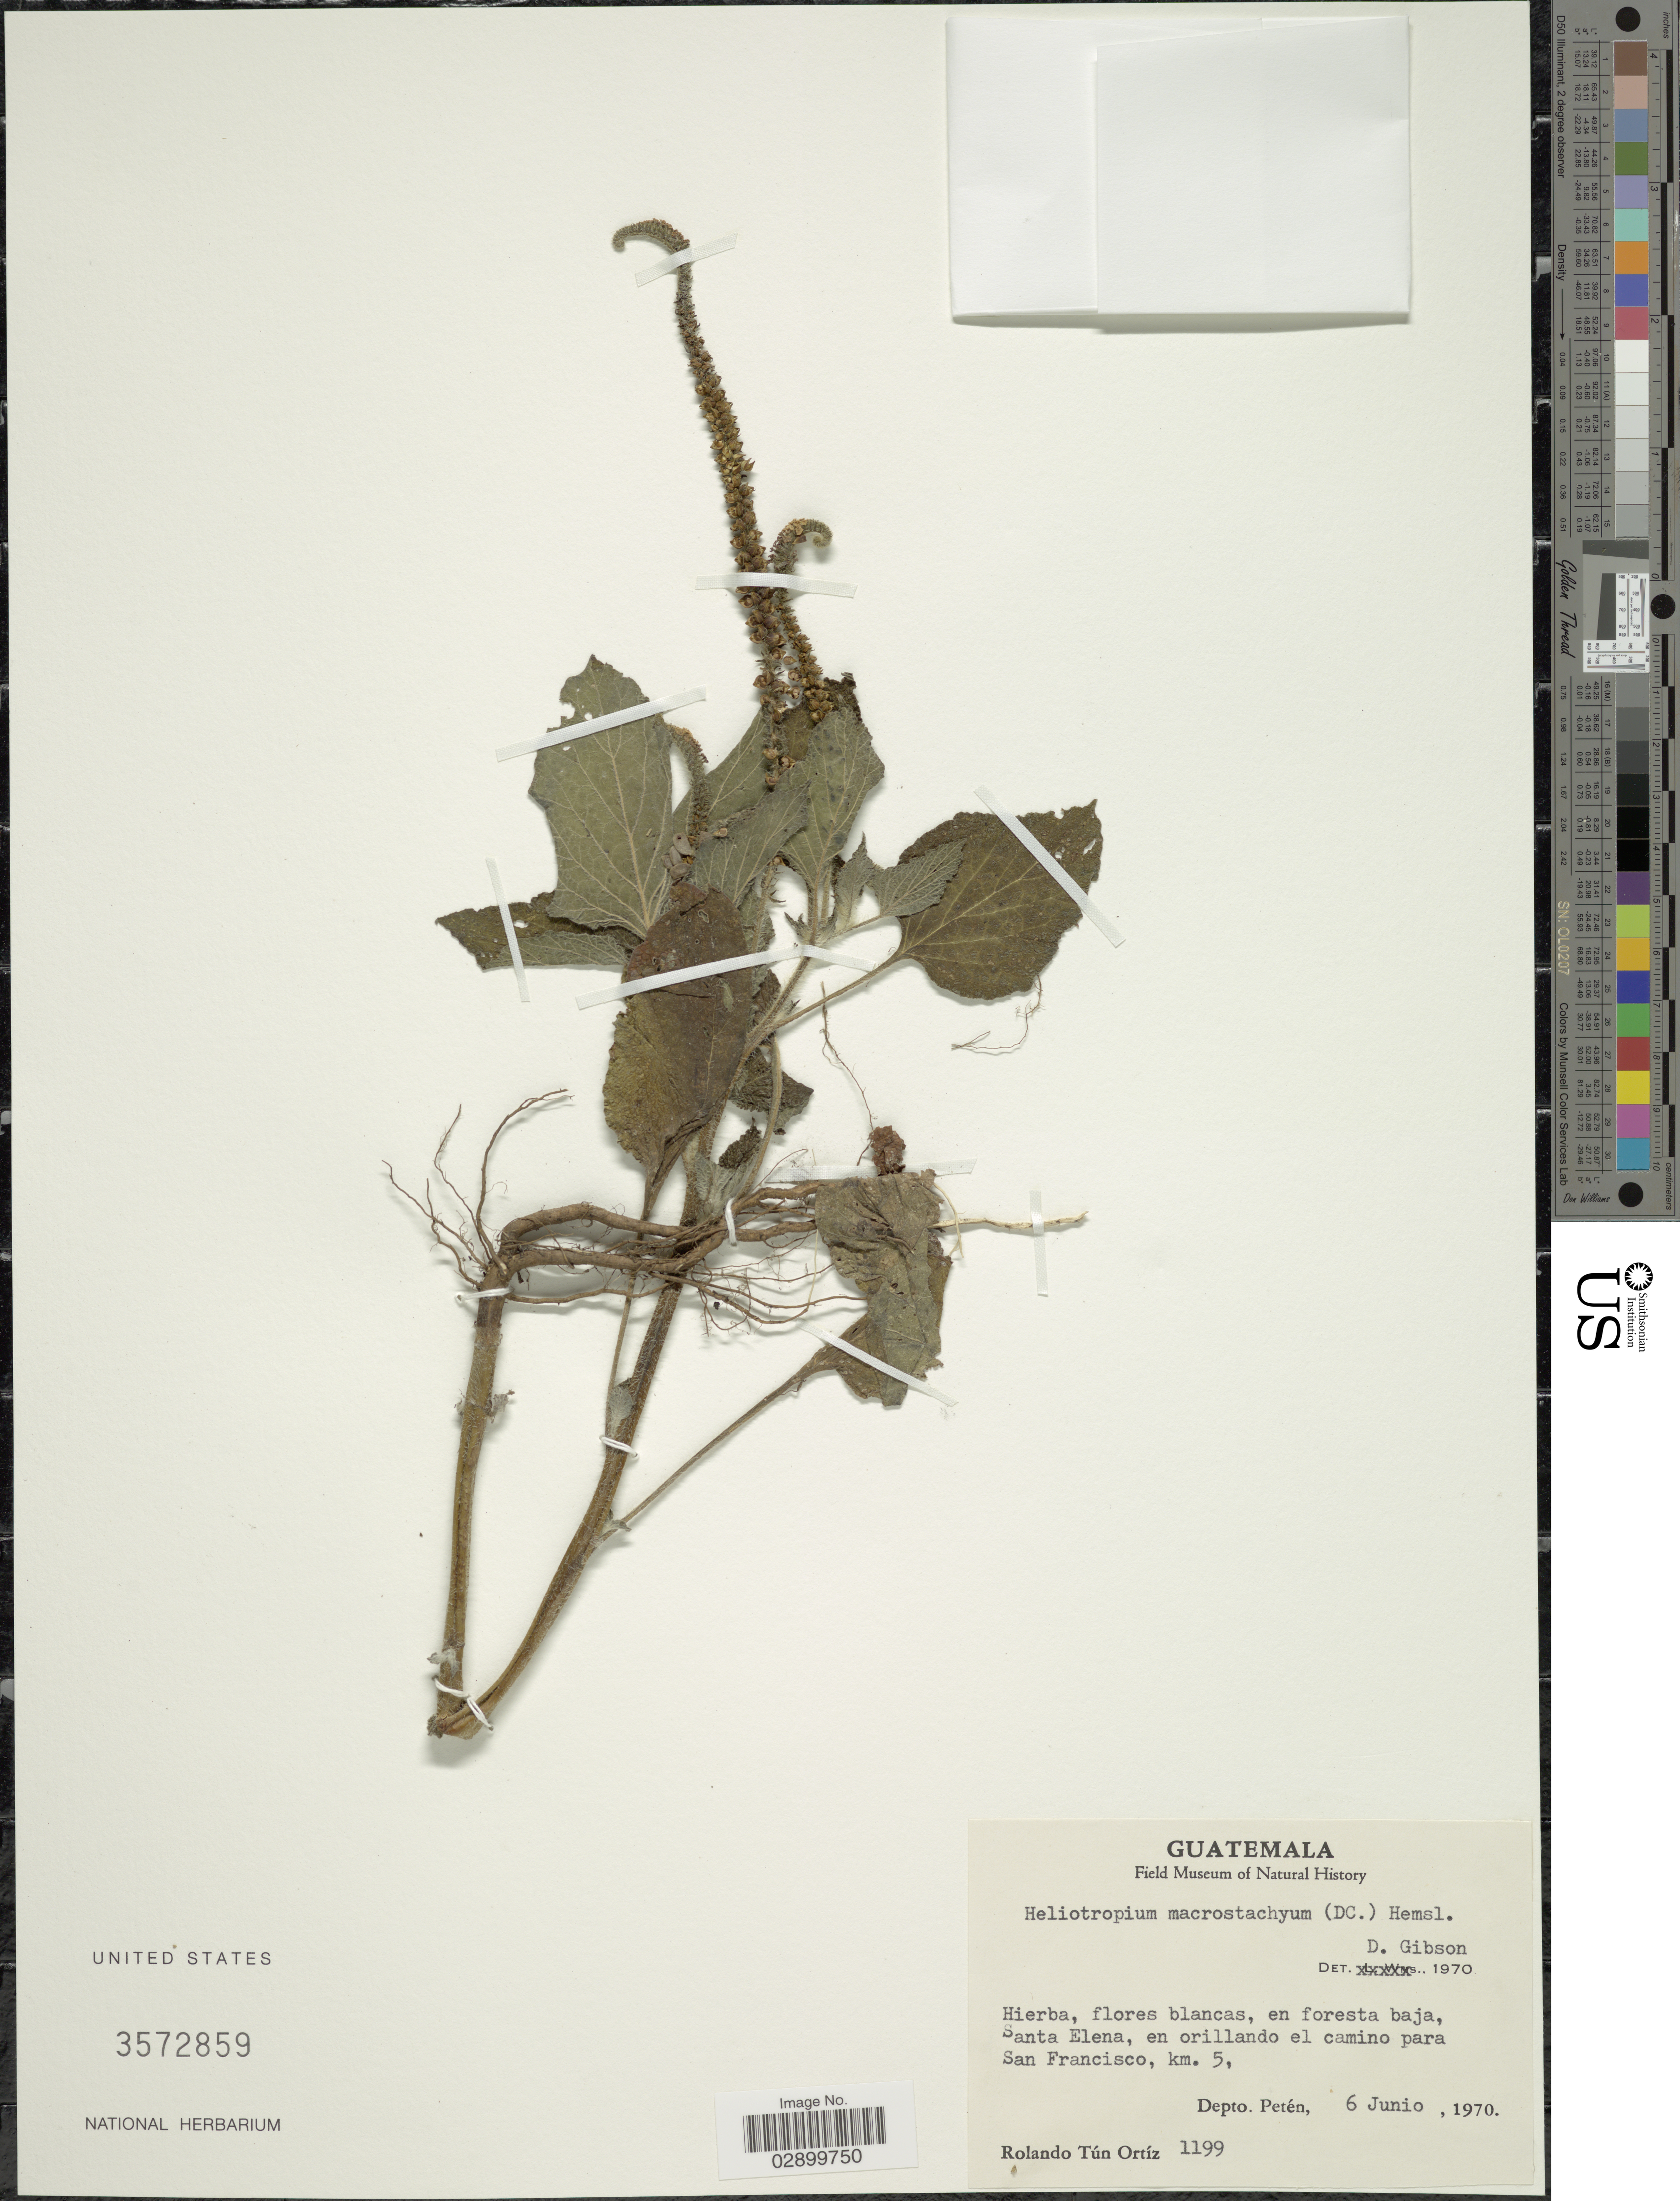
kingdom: Plantae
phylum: Tracheophyta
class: Magnoliopsida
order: Boraginales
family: Heliotropiaceae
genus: Heliotropium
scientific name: Heliotropium macrostachyum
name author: (DC.) Hemsl.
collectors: R. Ortiz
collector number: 1199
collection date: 1970-06-06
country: Guatemala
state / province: El Petén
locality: Santa Elena, en orillando el camino para San Francisco, km. 5, Depto. Petén.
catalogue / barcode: US 3572859